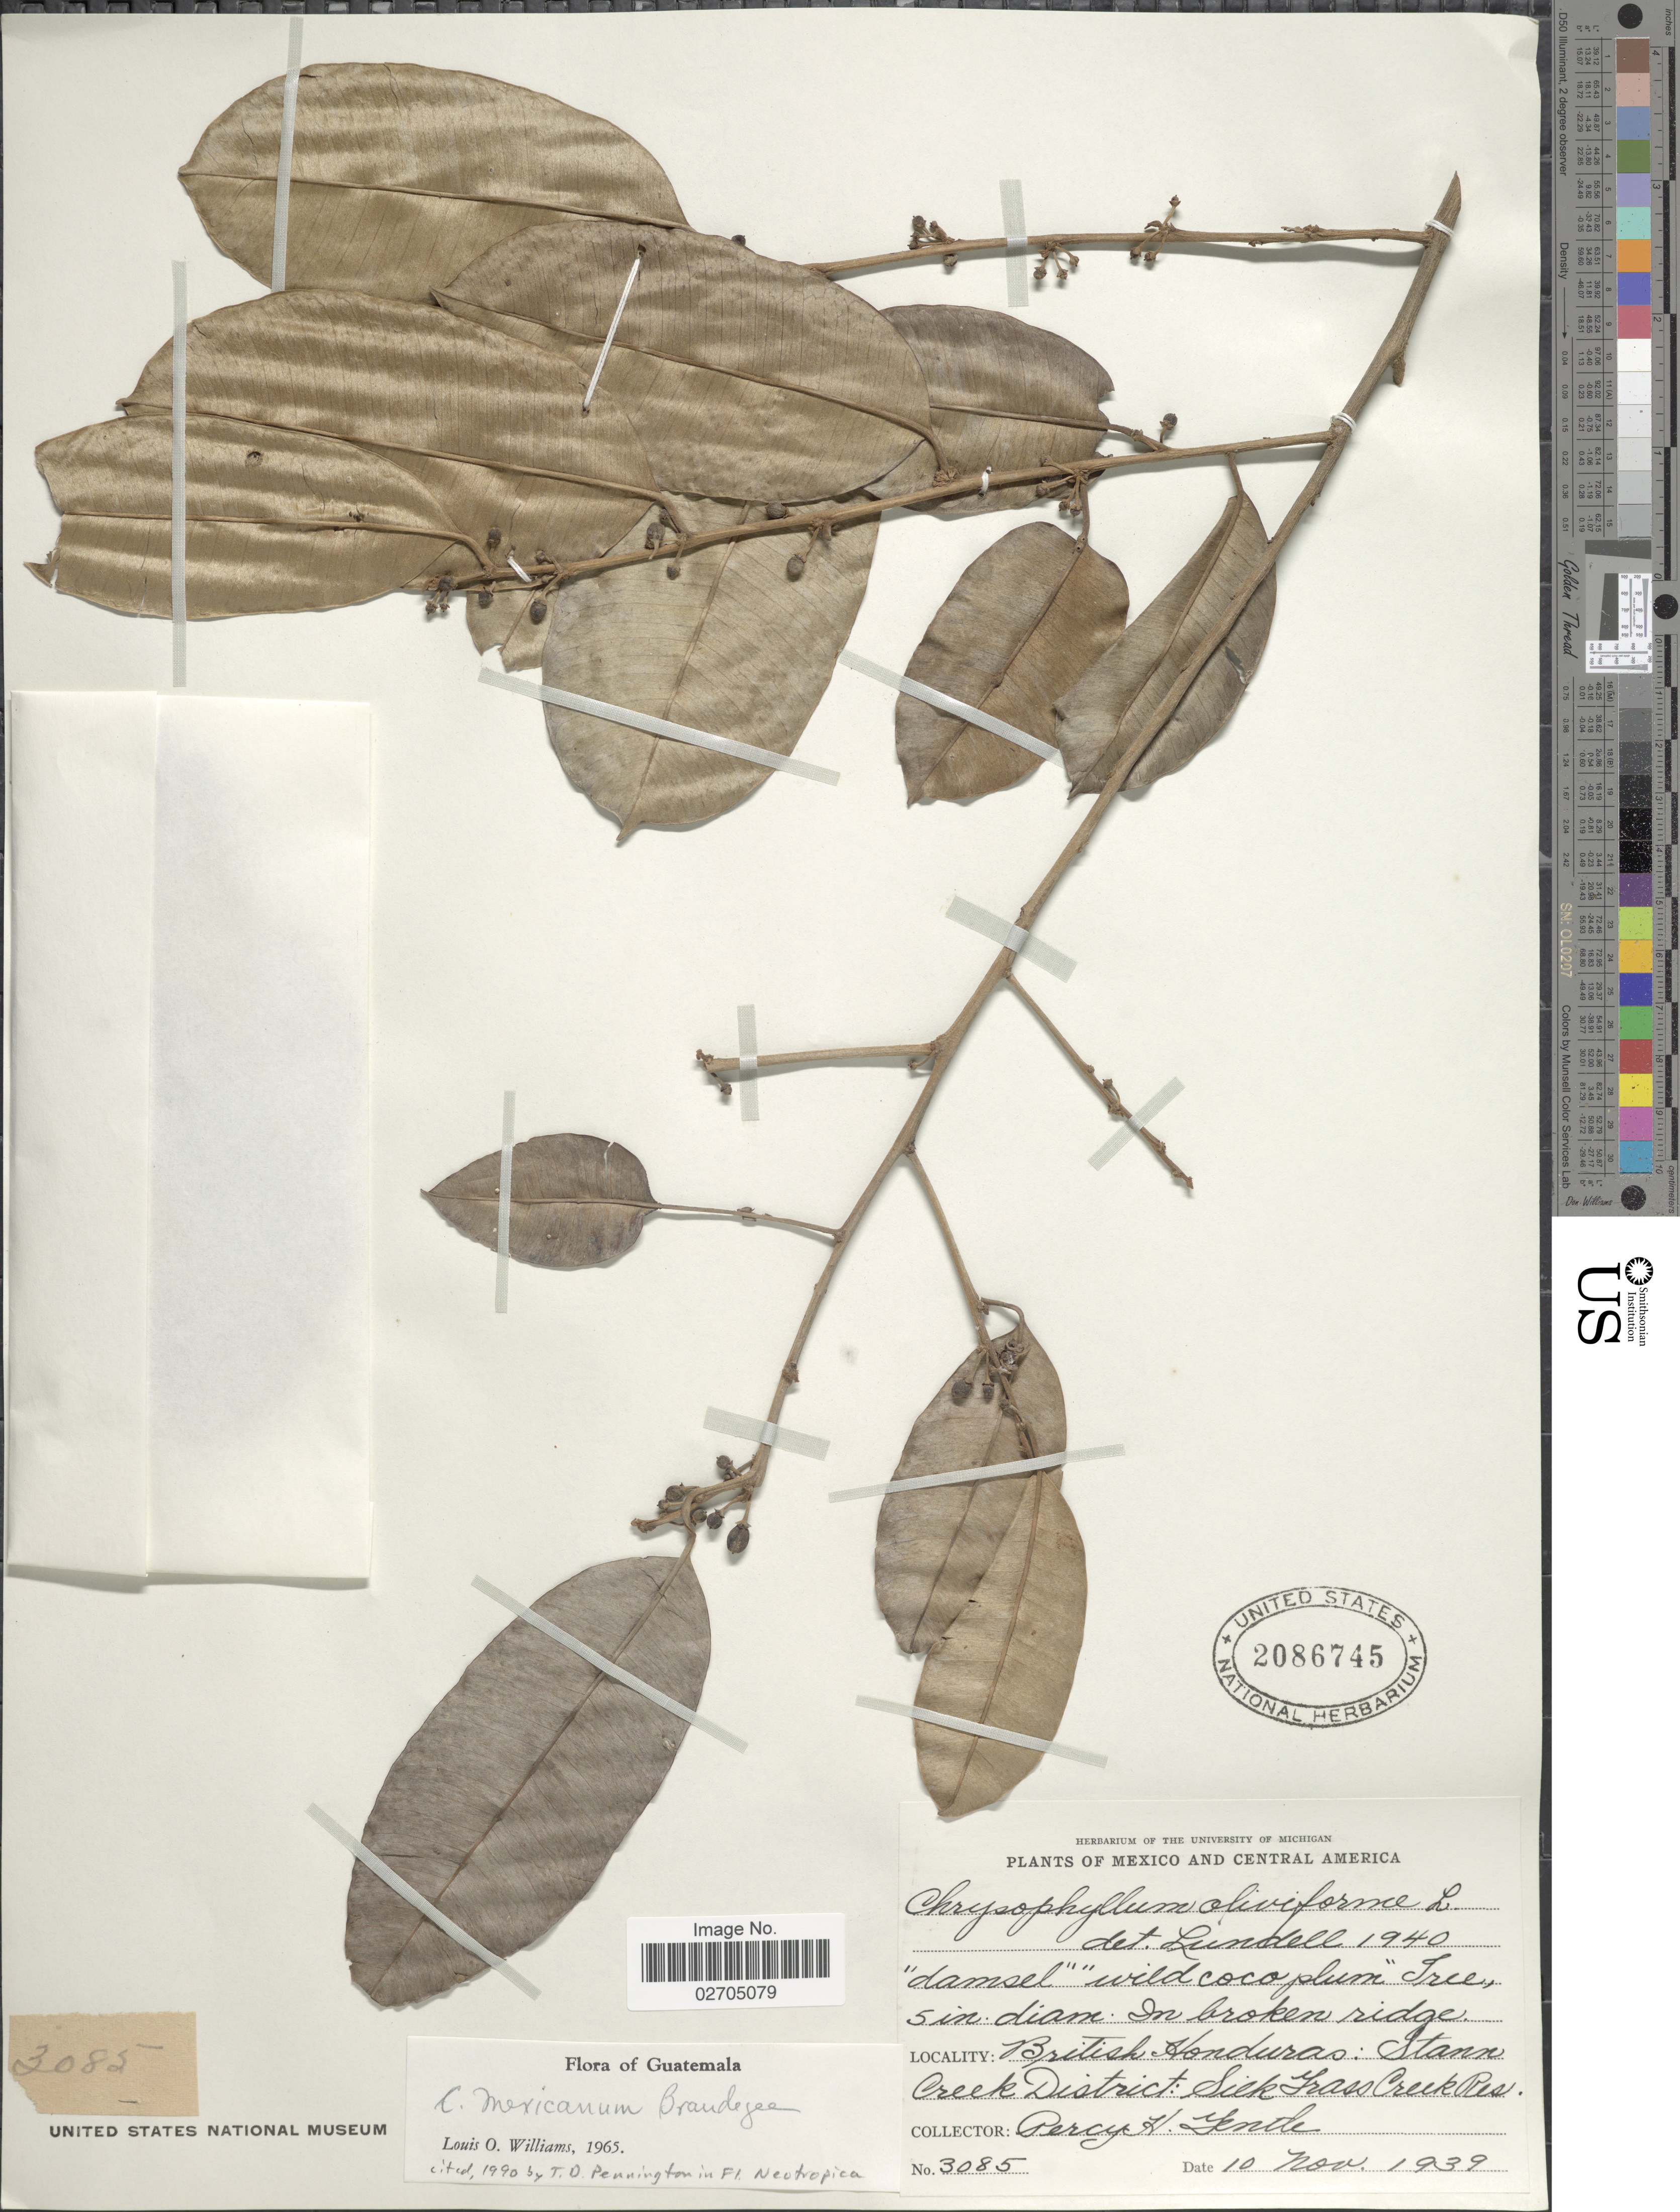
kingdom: Plantae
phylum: Tracheophyta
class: Magnoliopsida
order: Ericales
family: Sapotaceae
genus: Chrysophyllum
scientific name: Chrysophyllum mexicanum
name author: Brandegee ex Standl.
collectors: P. H. Gentle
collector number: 3085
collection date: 1939-11-10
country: Belize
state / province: Stann Creek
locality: British Honduras: Stann Creek District: Silk Grass Creek Res., in broken ridge.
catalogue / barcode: US 2086745